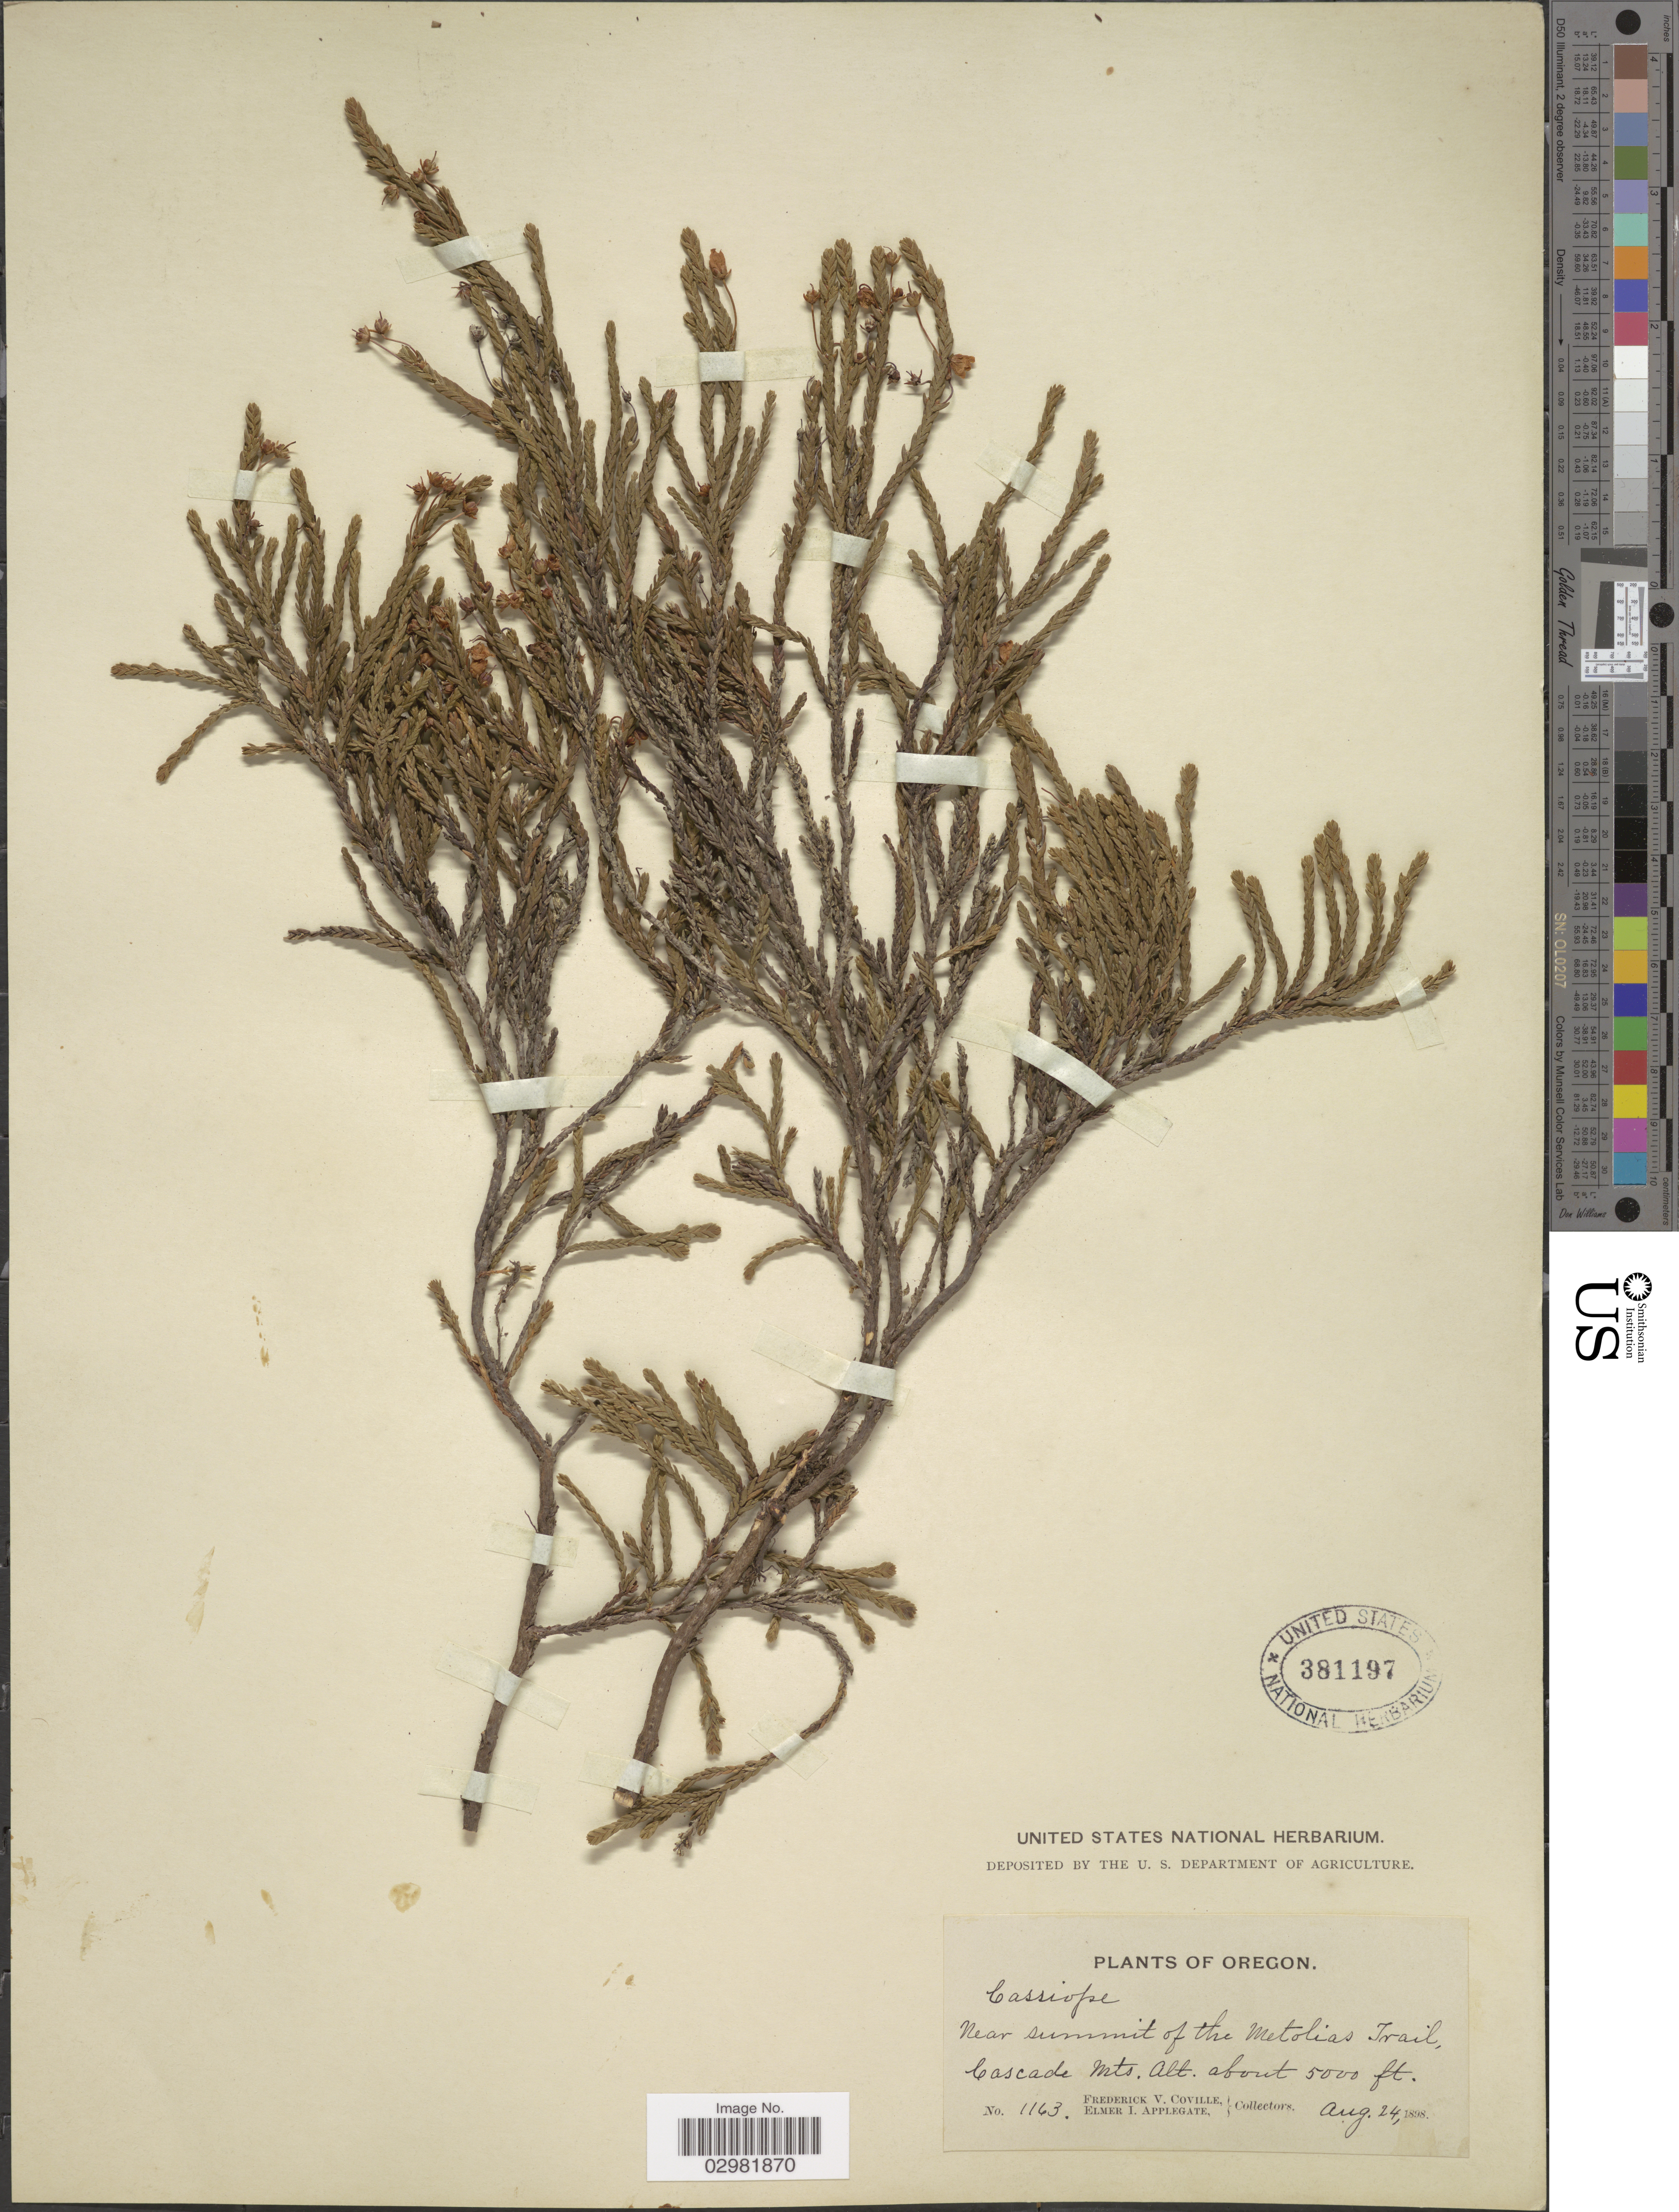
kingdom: Plantae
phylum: Tracheophyta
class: Magnoliopsida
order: Ericales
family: Ericaceae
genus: Cassiope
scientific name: Cassiope mertensiana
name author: (Bong.) G. Don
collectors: F. V. Coville & E. I. Applegate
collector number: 1163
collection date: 1898-08-24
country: United States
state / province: Oregon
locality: Near summit of the Metolias Trail, Cascade Mts.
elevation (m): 1524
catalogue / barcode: US 381197